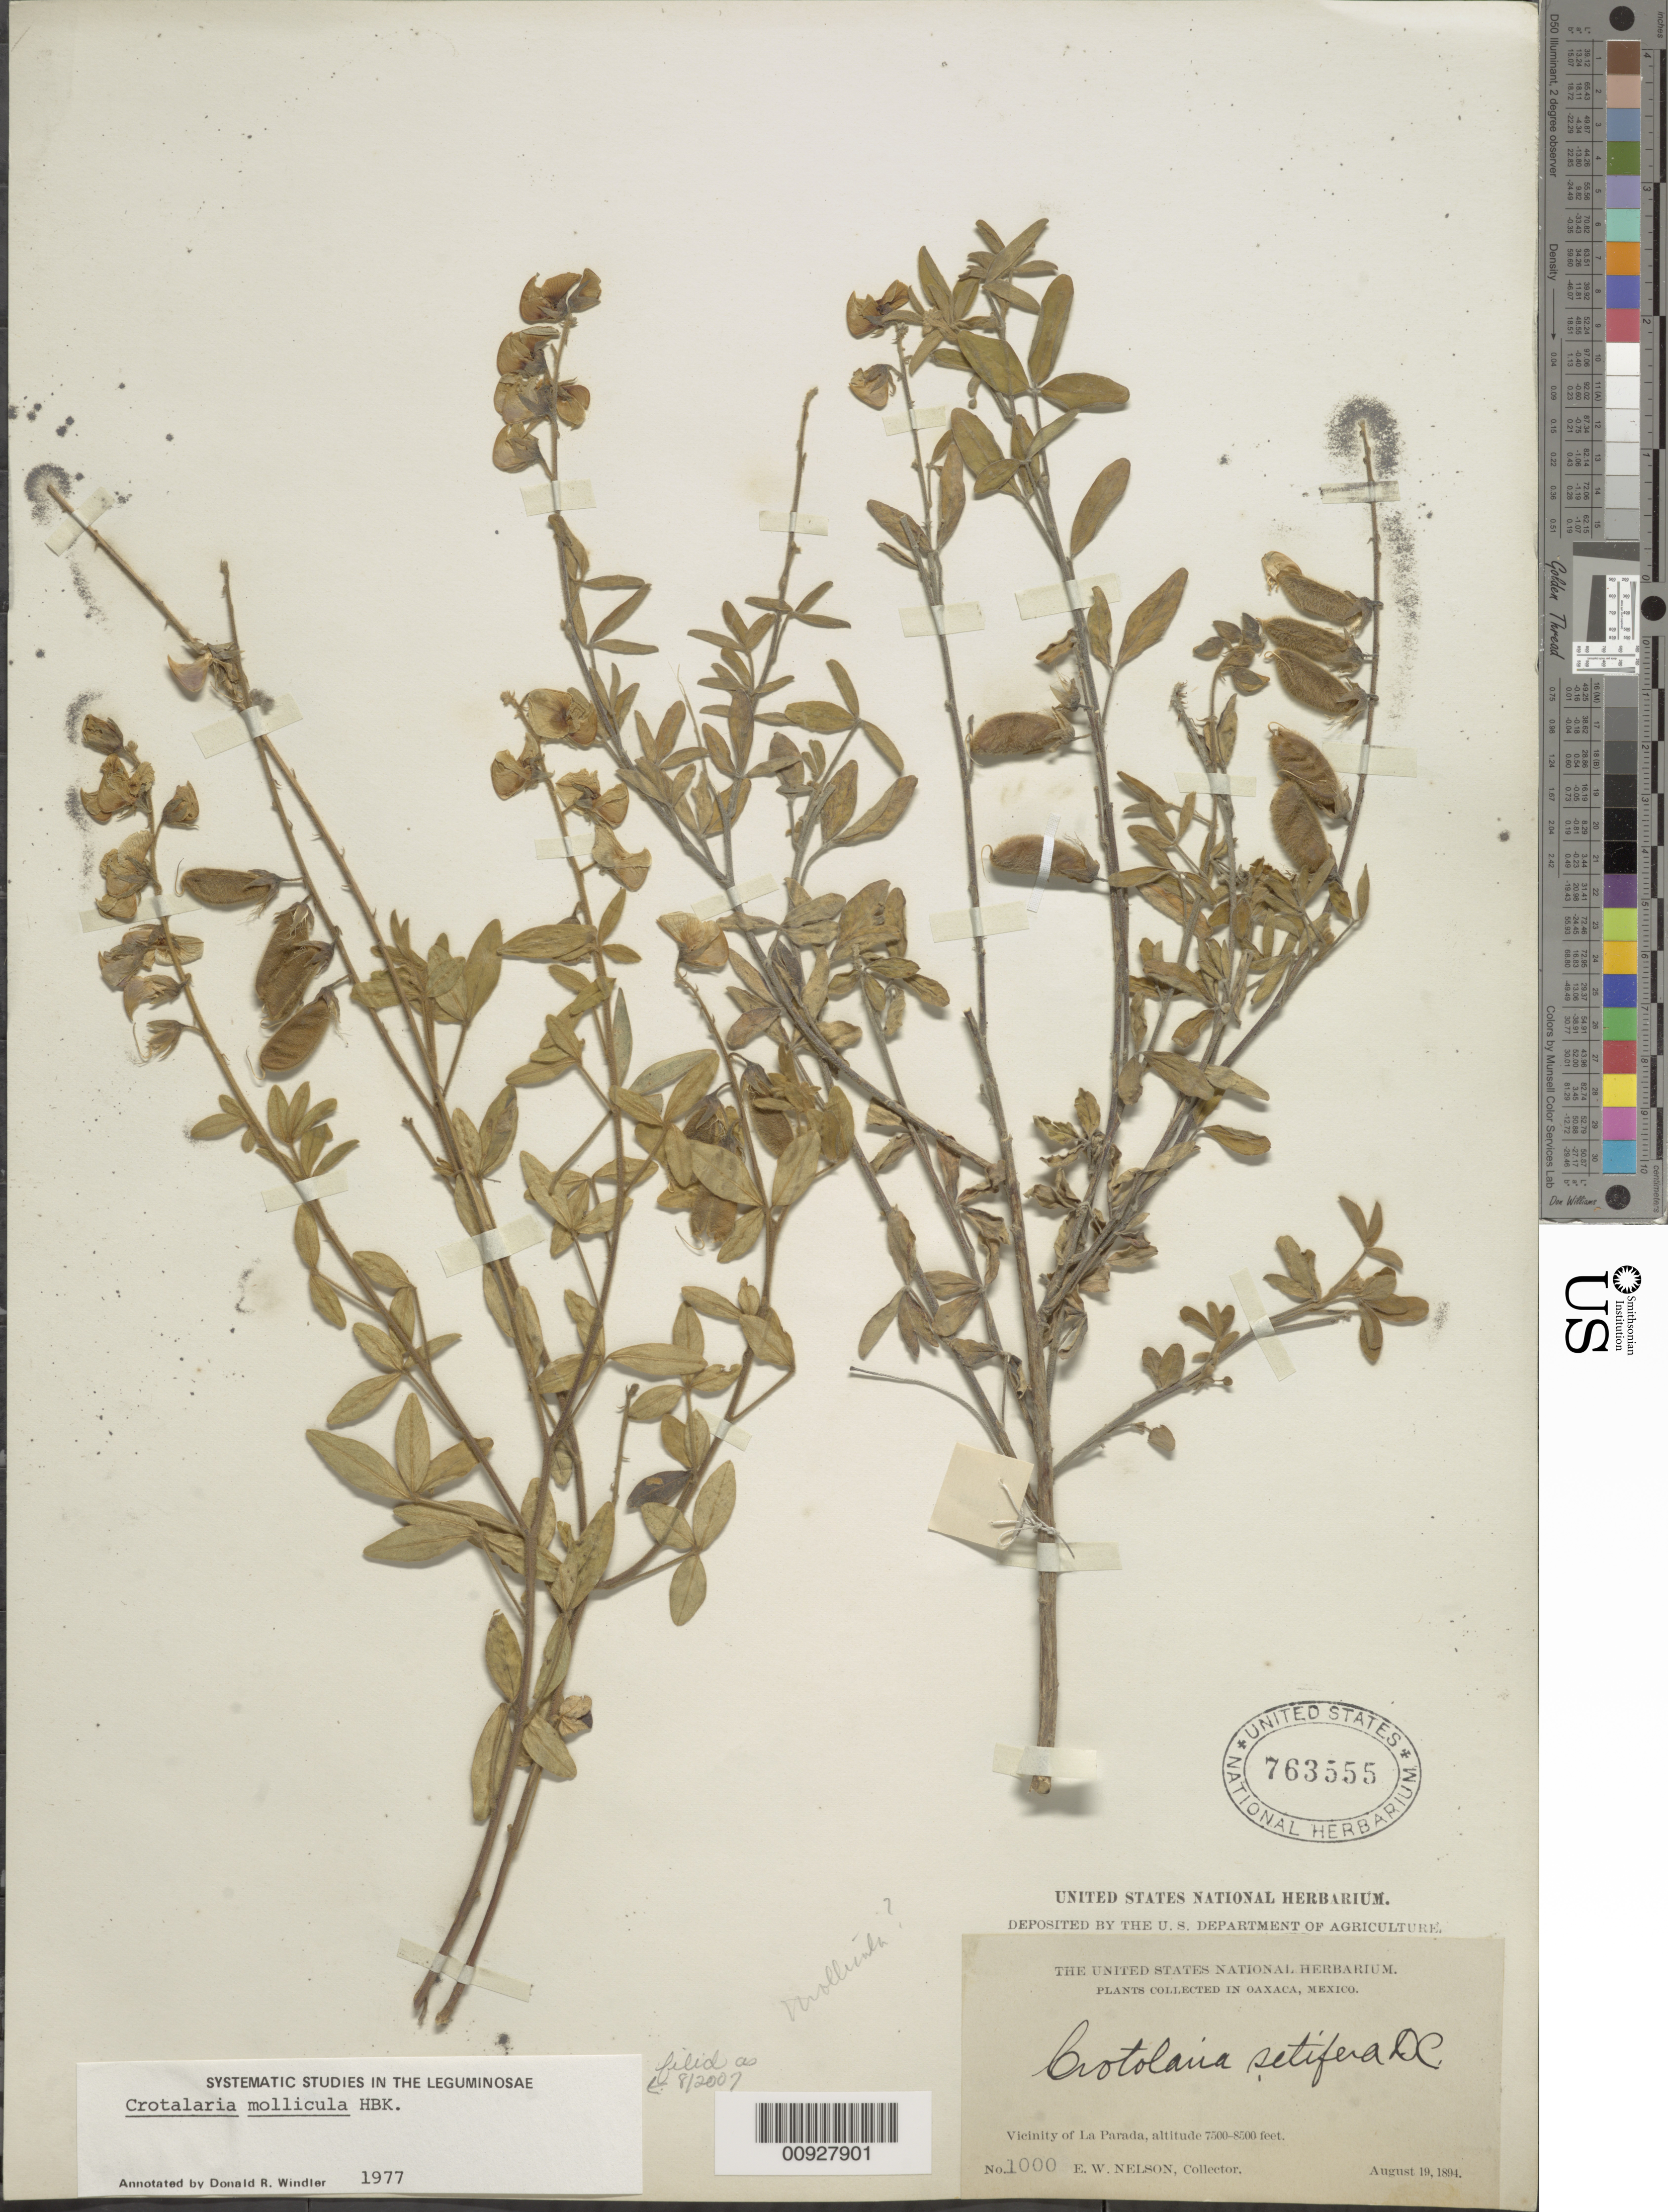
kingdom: Plantae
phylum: Tracheophyta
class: Magnoliopsida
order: Fabales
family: Fabaceae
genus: Crotalaria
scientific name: Crotalaria mollicula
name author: Kunth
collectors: E. W. Nelson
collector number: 1000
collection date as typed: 19 Aug 1894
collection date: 1894-08-19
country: Mexico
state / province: Oaxaca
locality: Vicinity of La Parada.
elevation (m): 2286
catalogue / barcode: US 763555